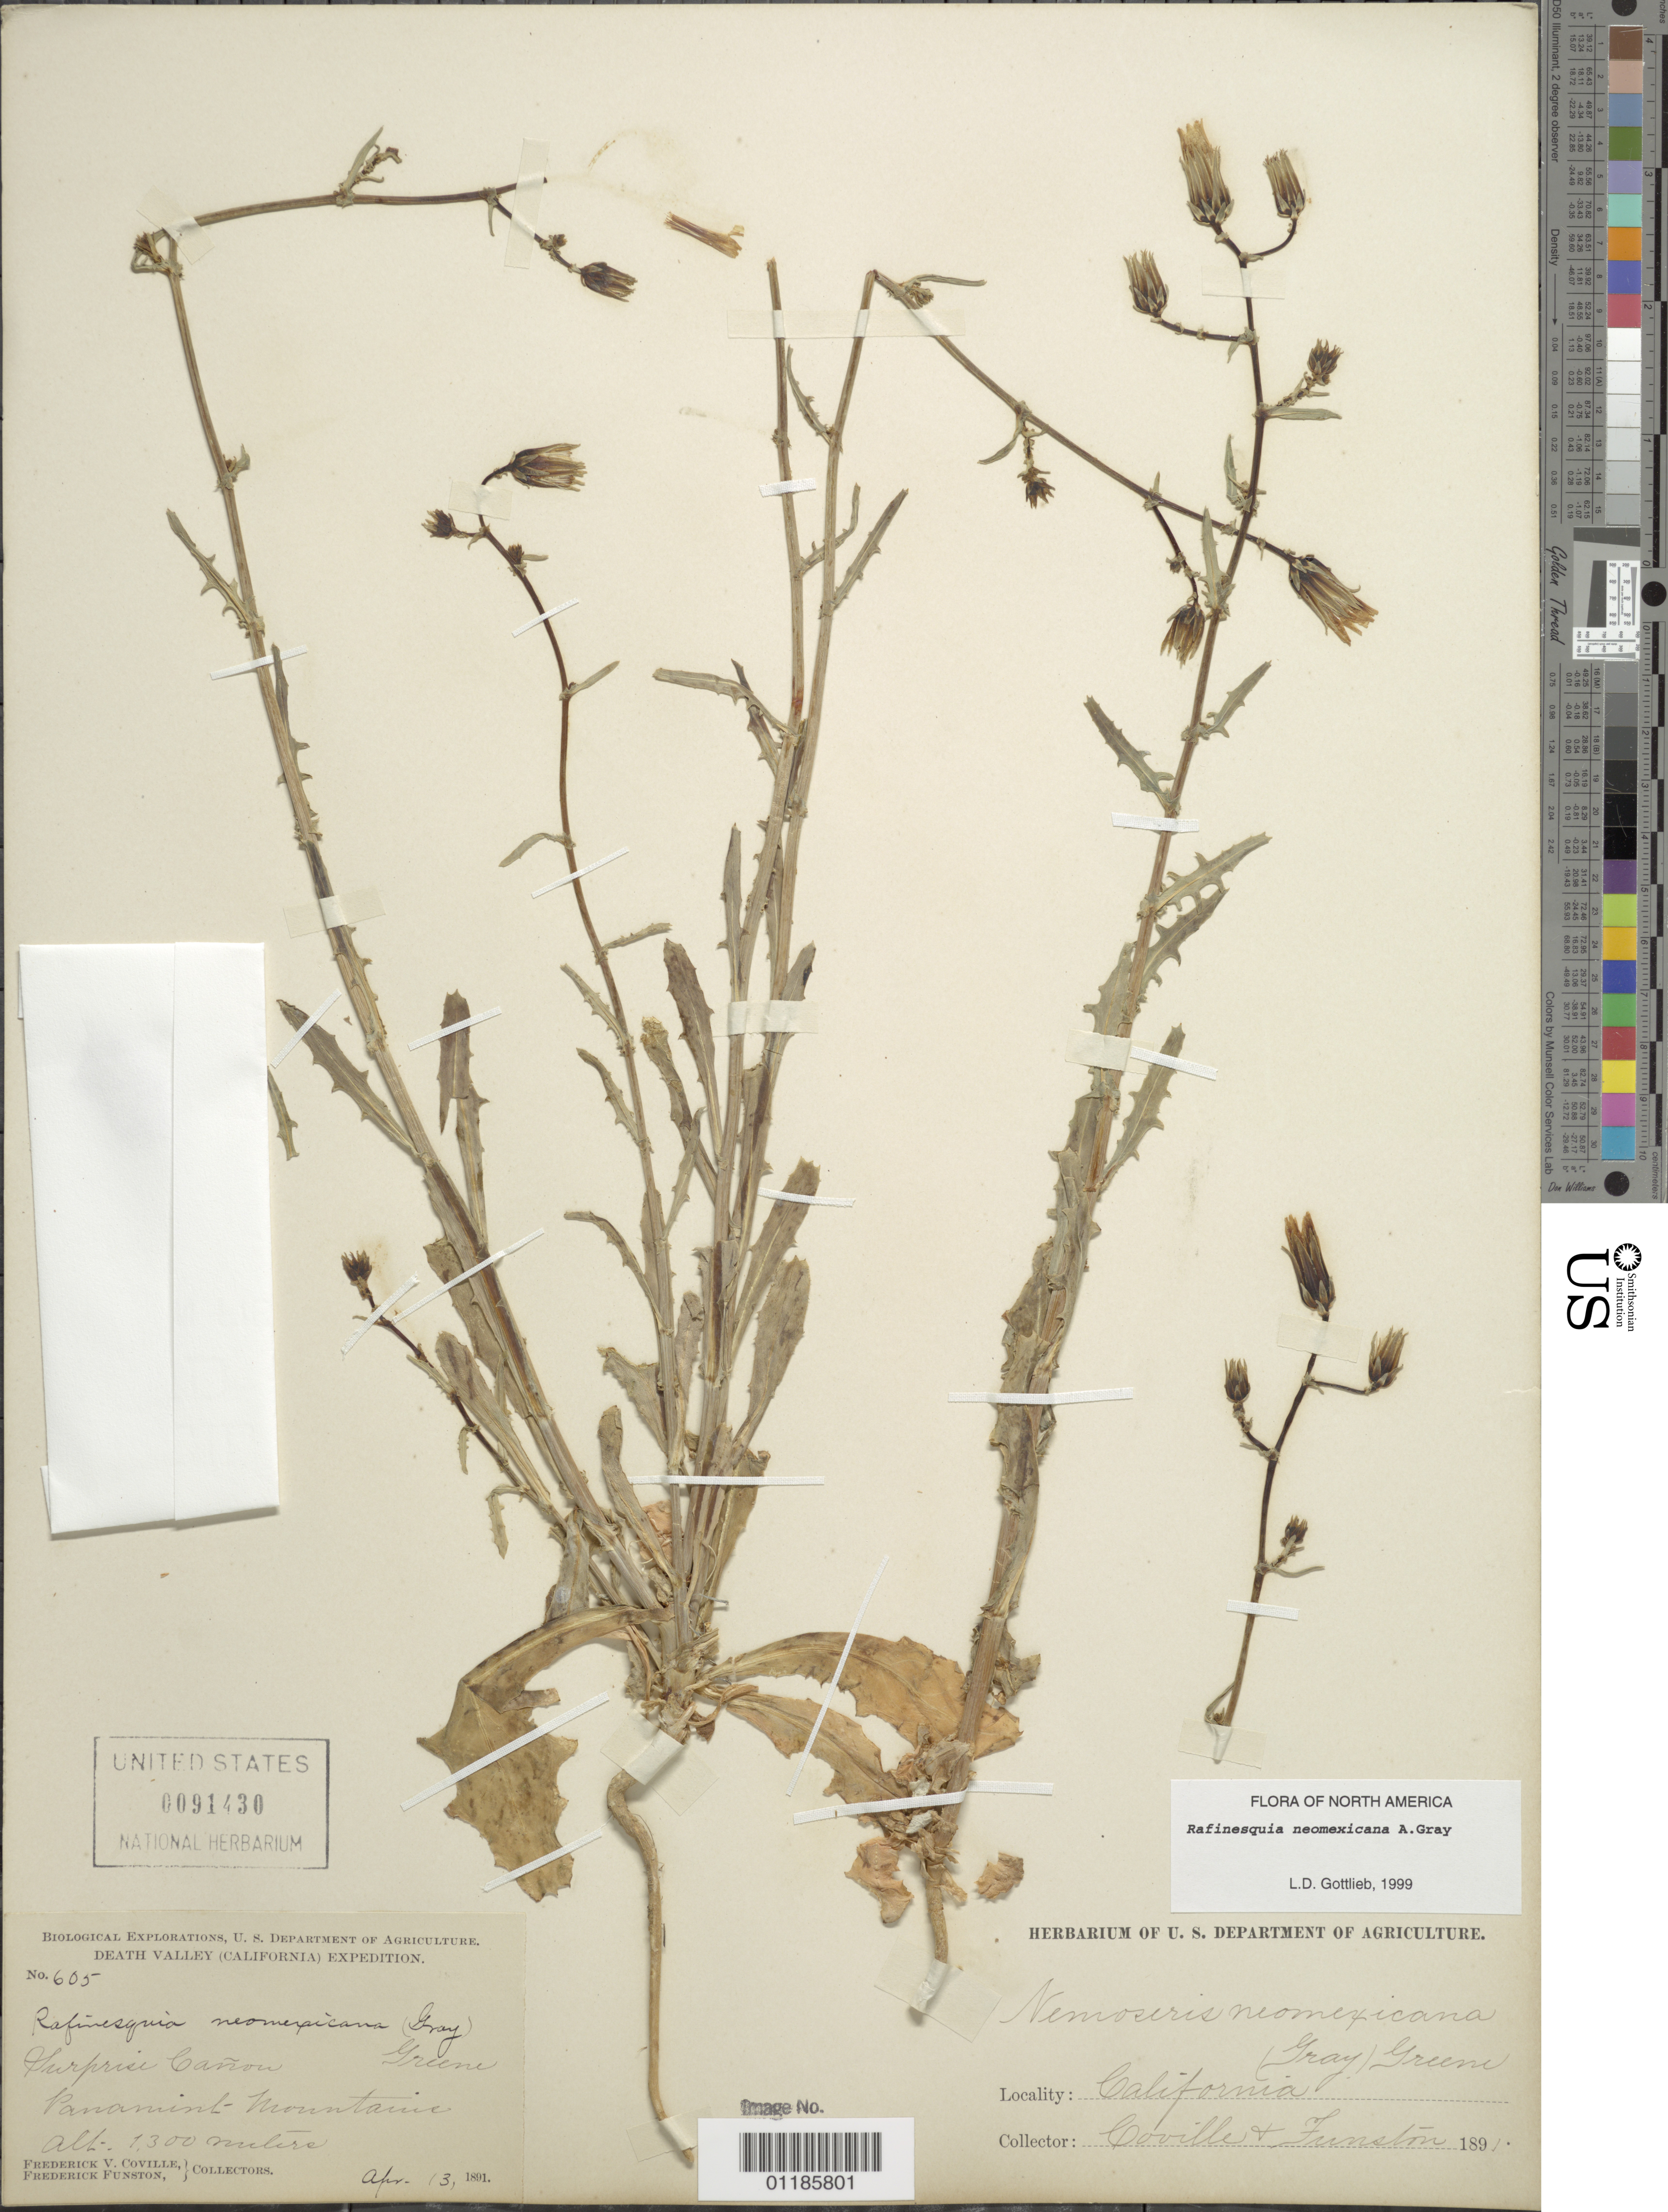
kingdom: Plantae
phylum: Tracheophyta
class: Magnoliopsida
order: Asterales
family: Asteraceae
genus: Rafinesquia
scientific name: Rafinesquia neomexicana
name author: A. Gray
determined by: Gottlieb, L. D.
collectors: F. V. Coville & F. Funston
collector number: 605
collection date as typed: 13 Apr 1891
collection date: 1891-04-13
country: United States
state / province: California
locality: Surprise Canyon, Panamint Mts.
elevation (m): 1300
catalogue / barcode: US 91430